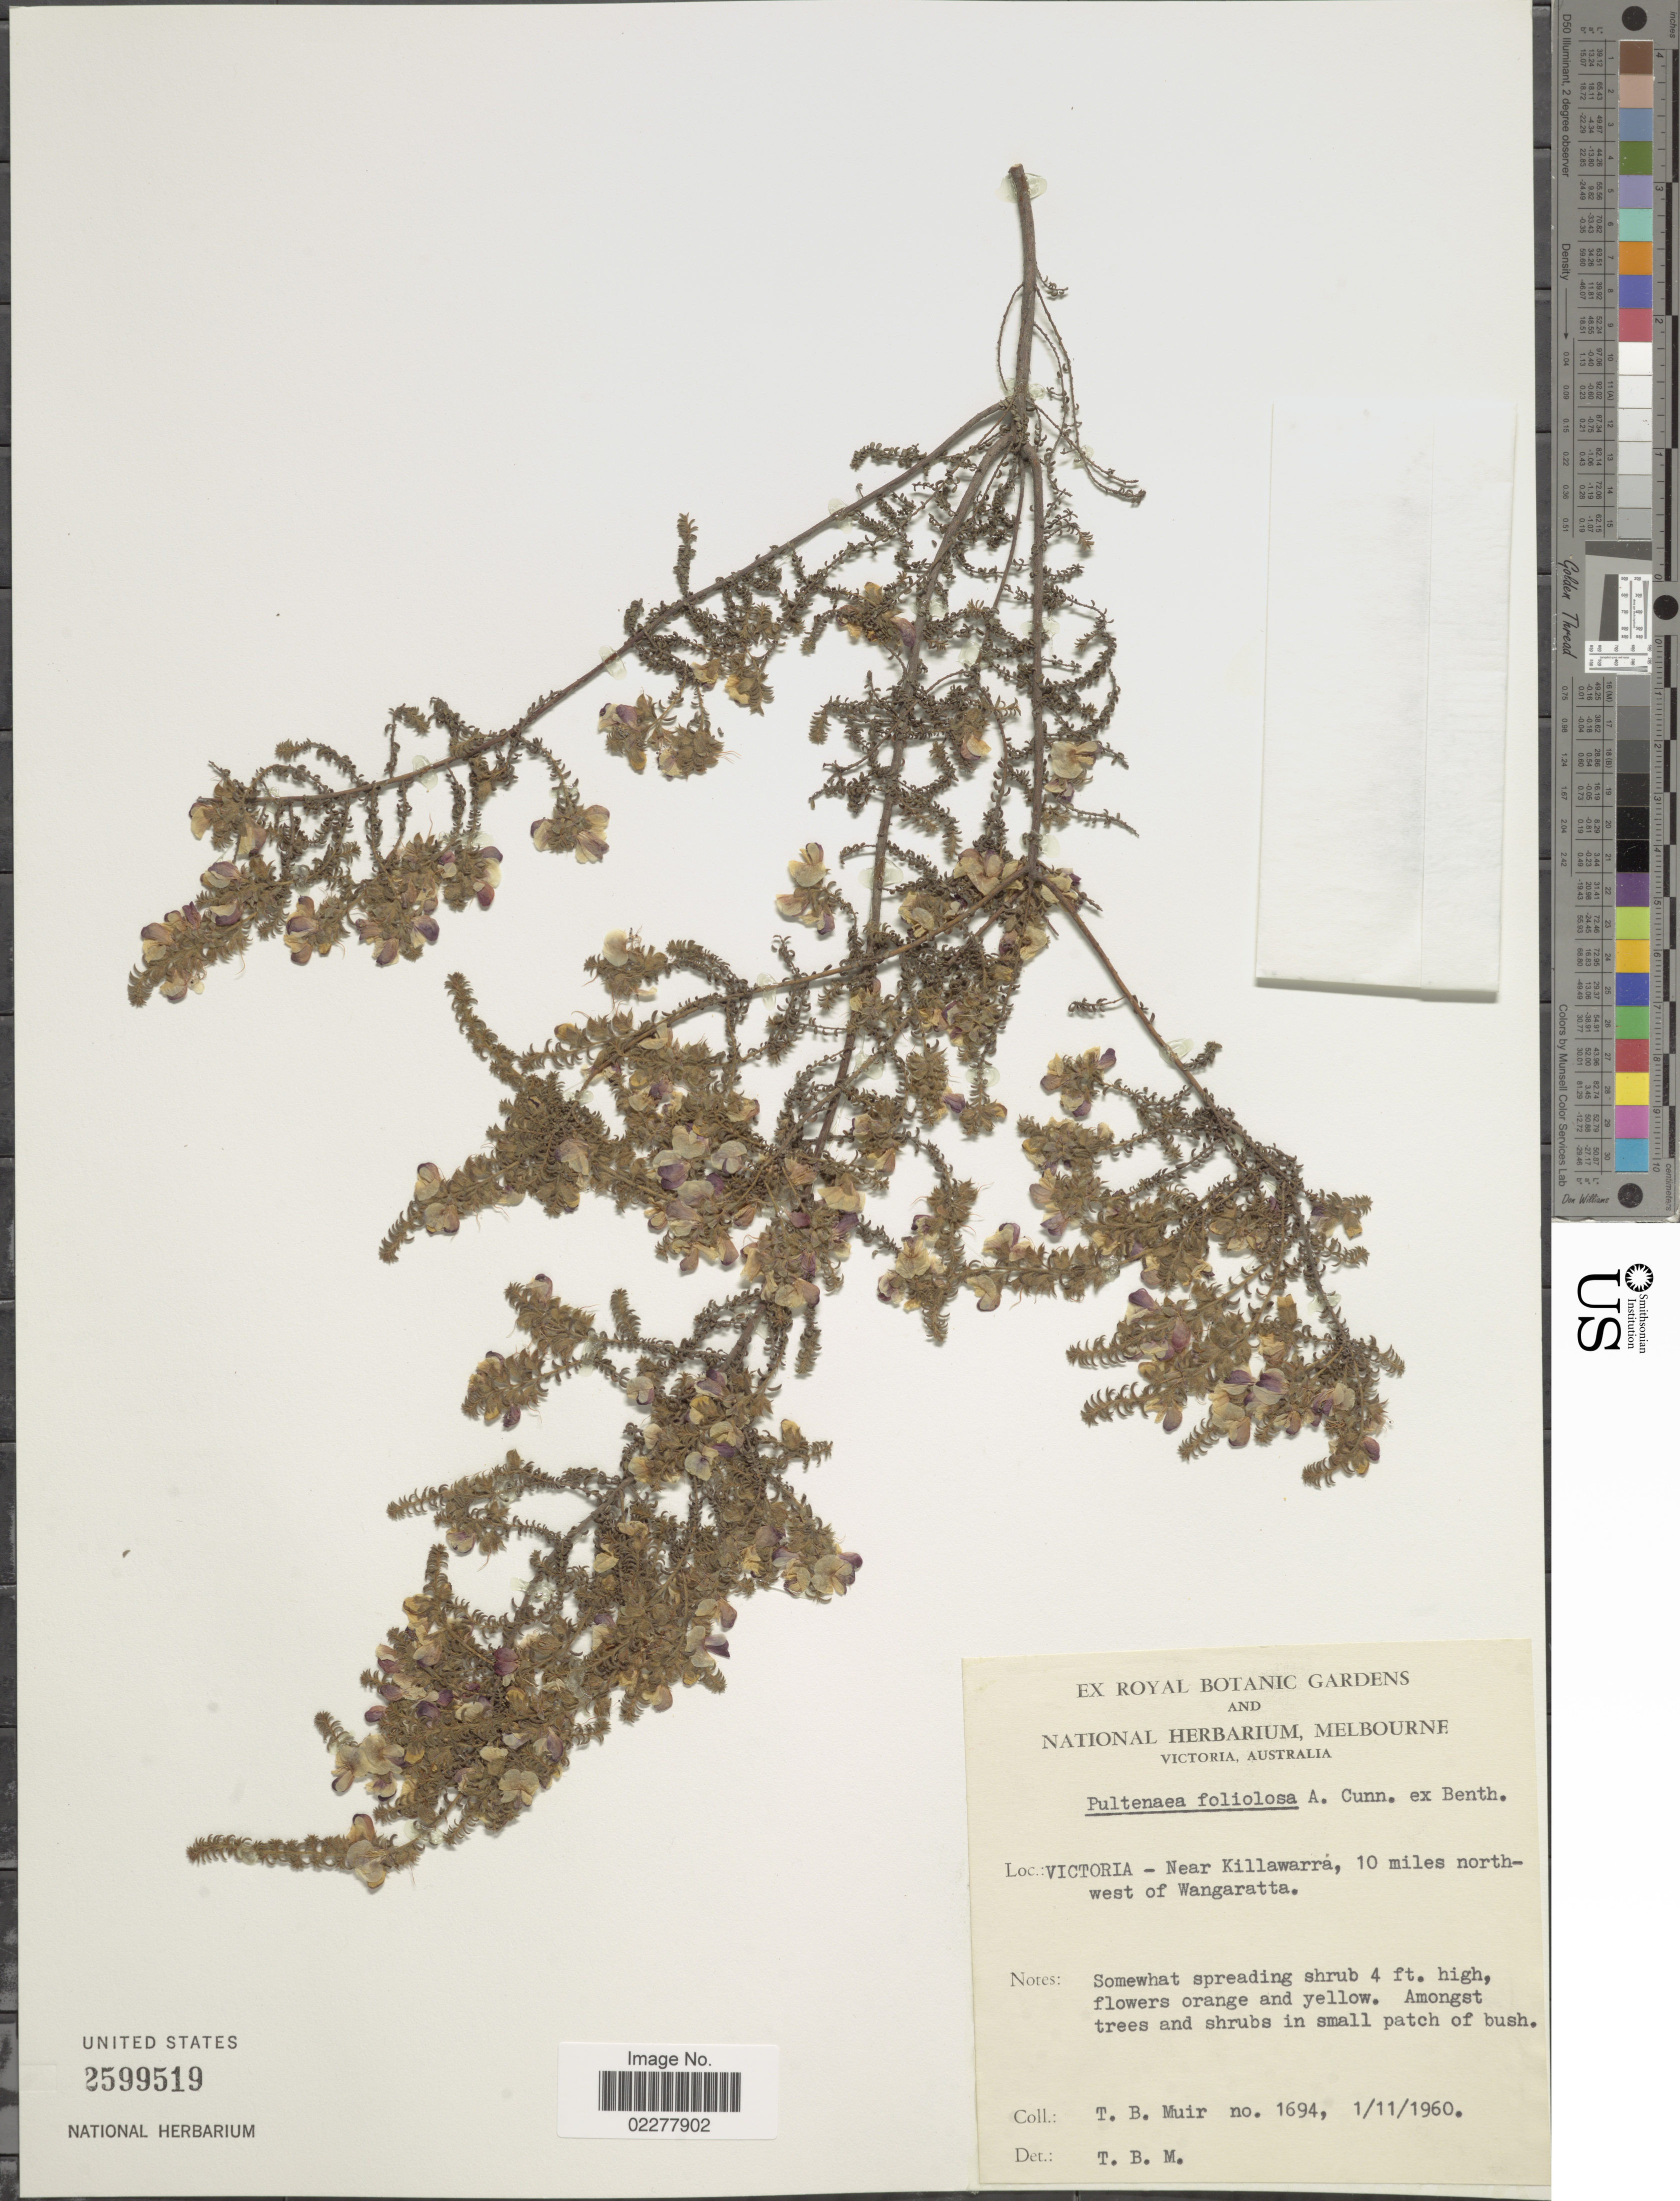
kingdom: Plantae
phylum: Tracheophyta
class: Magnoliopsida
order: Fabales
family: Fabaceae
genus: Pultenaea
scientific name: Pultenaea foliolosa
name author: Cunn.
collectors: T. Muir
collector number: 1694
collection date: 1960-11-01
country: Australia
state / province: Victoria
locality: Victoria - Near Killawarra, 10 miles north-west of Wangaratta.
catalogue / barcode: US 2599519